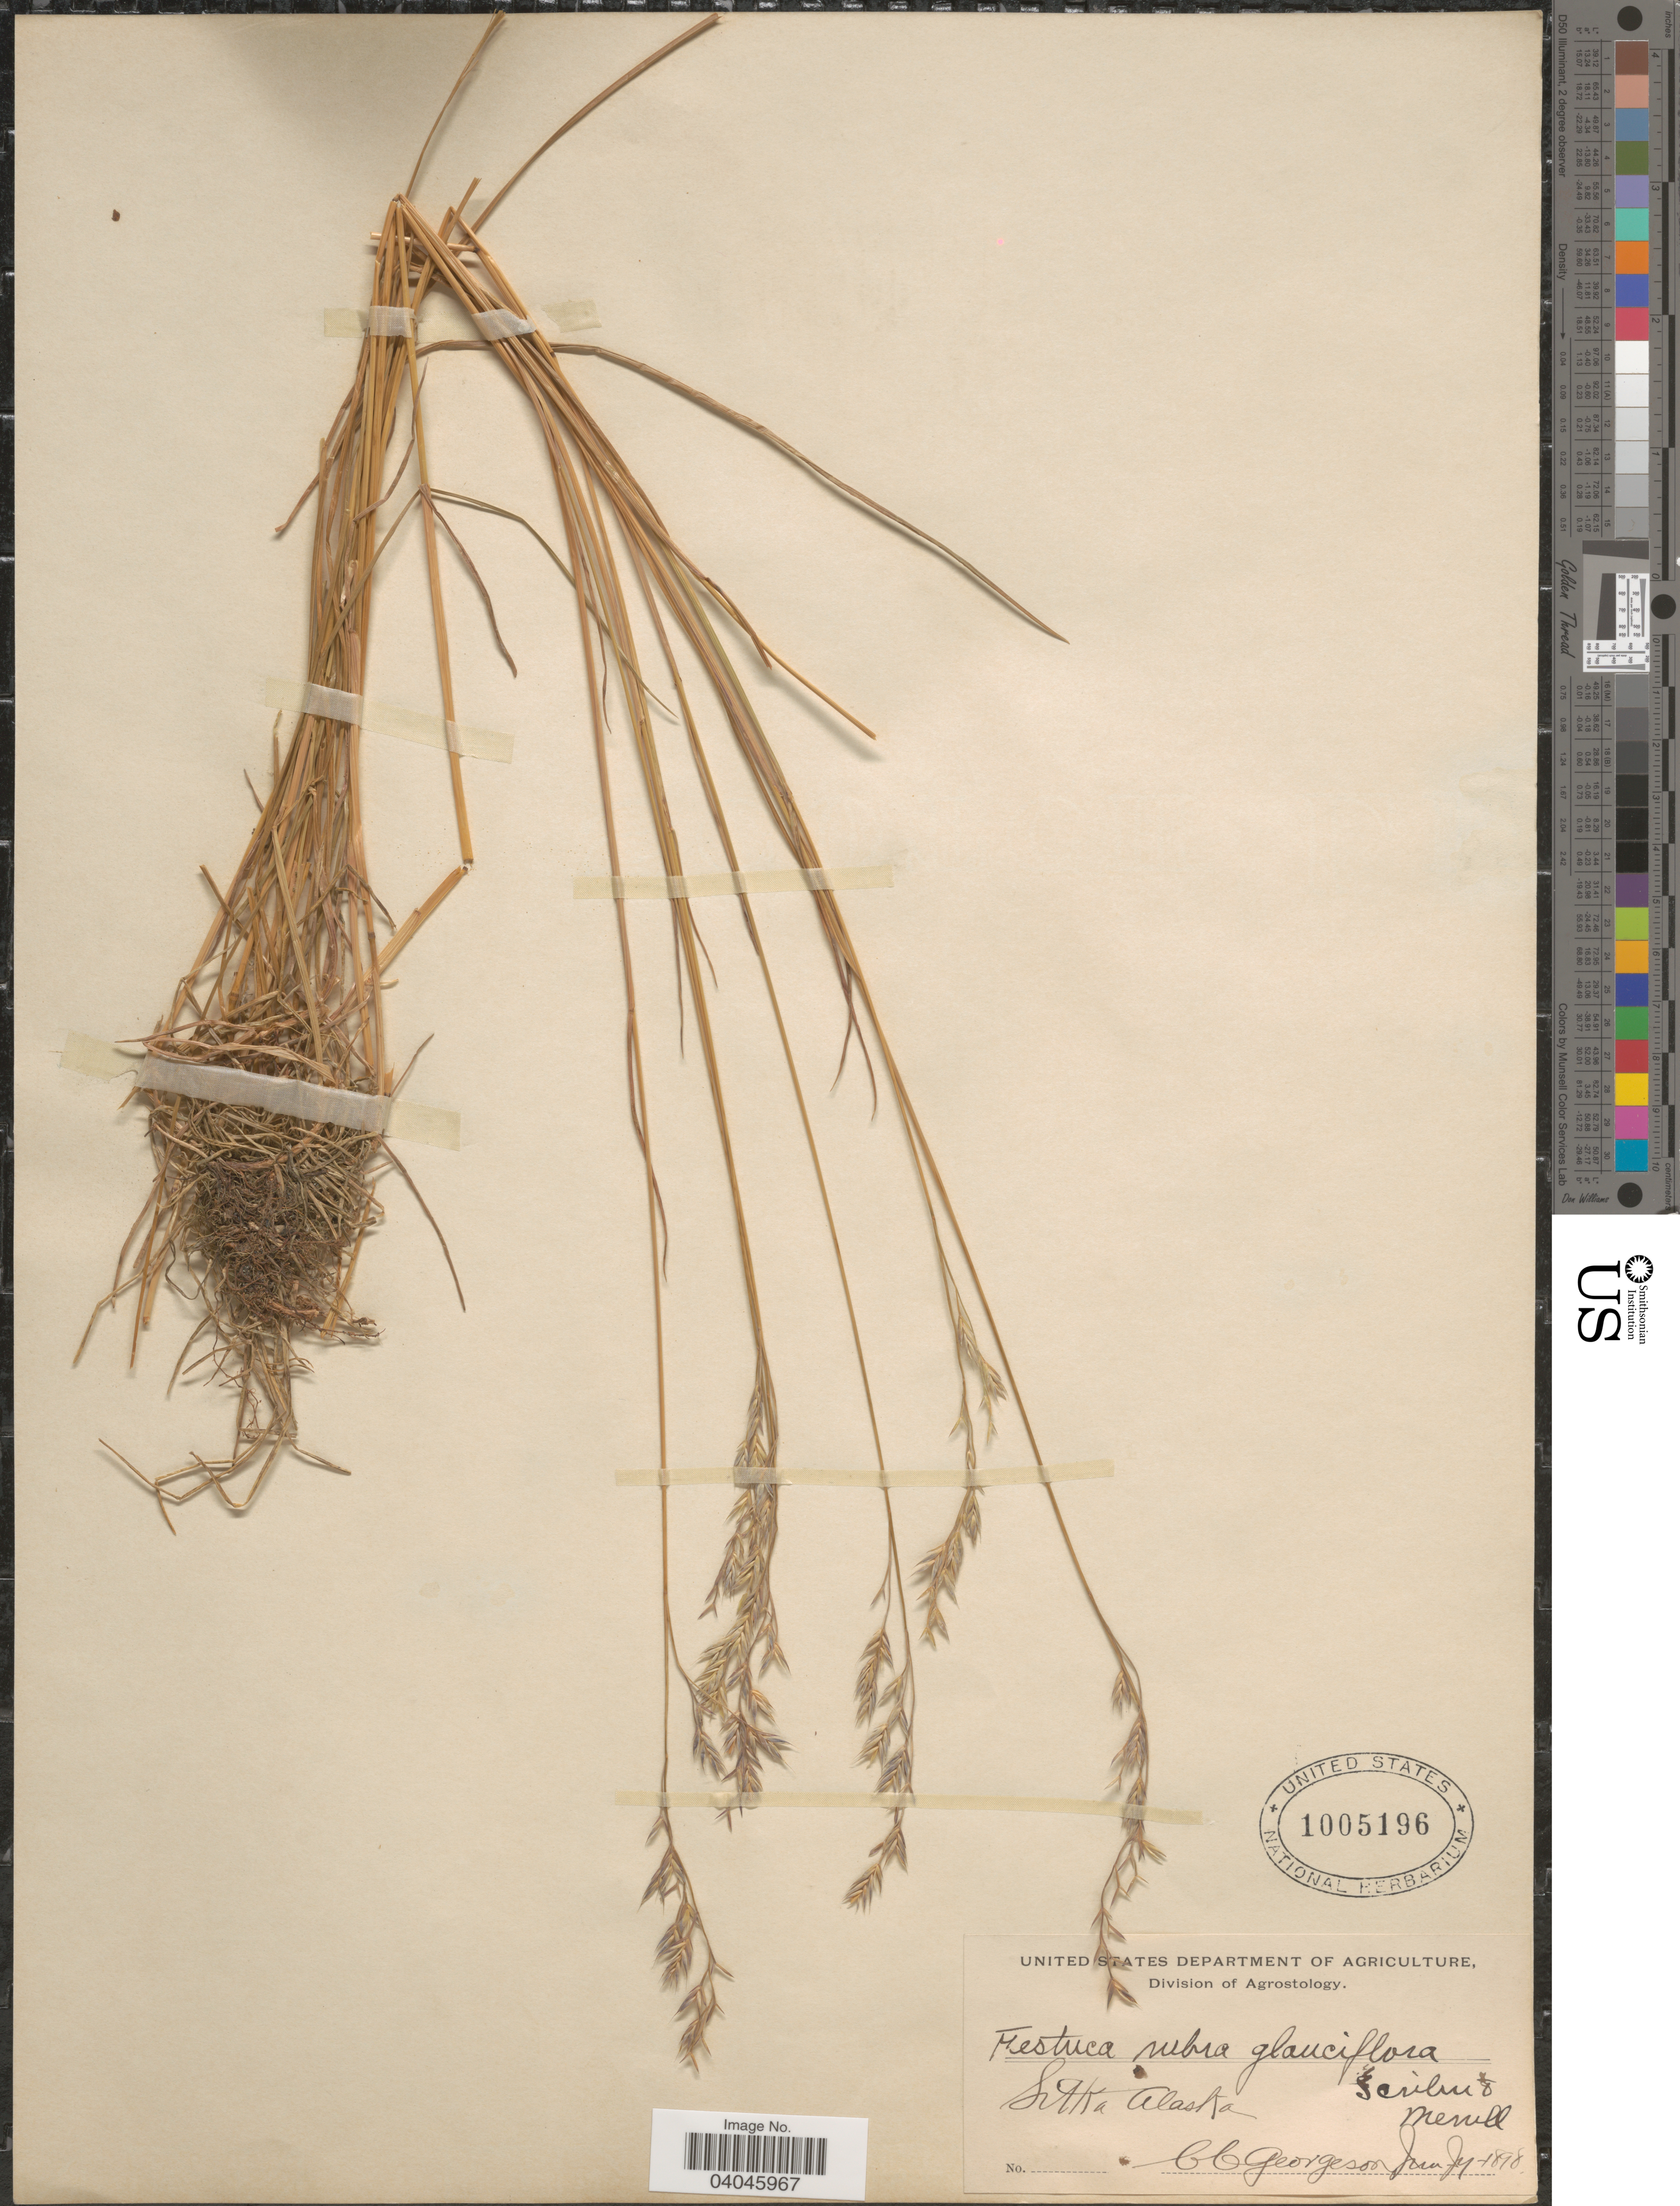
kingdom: Plantae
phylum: Tracheophyta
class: Liliopsida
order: Poales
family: Poaceae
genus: Festuca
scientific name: Festuca rubra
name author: L.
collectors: C. Georgeson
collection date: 1898-06/1898-07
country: United States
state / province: Alaska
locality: Sitka.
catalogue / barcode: US 1005196